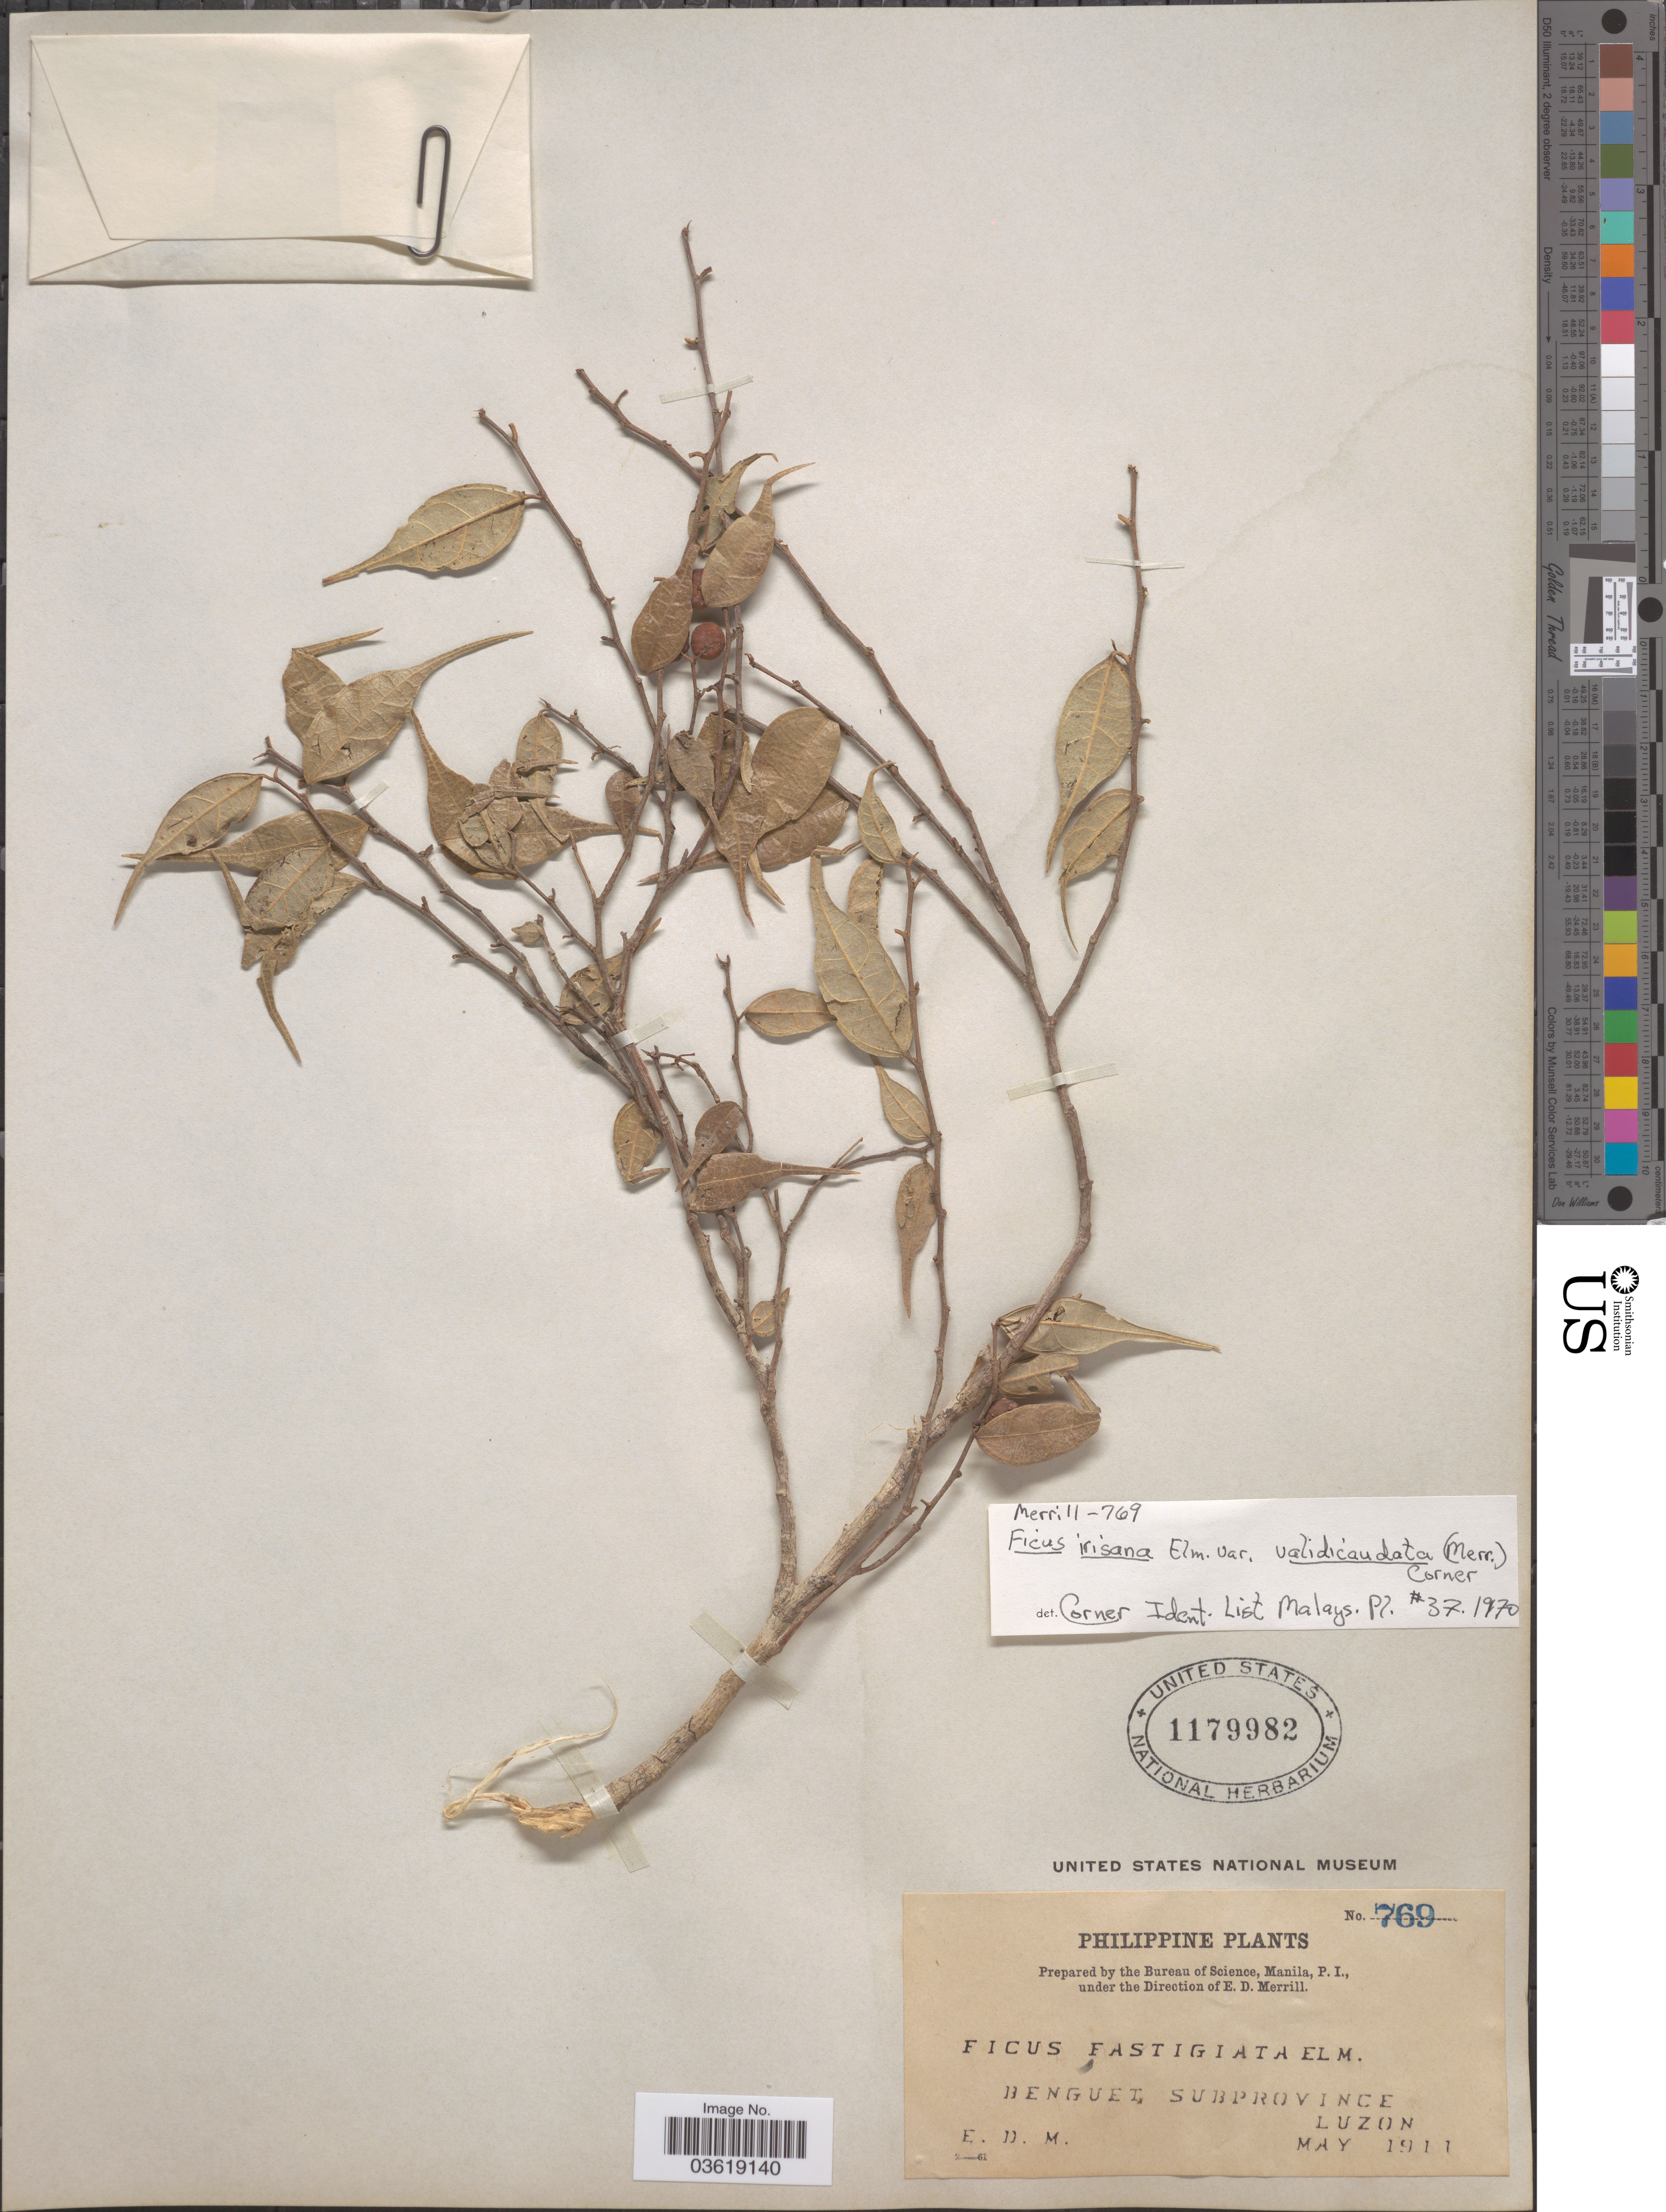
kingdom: Plantae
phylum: Tracheophyta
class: Magnoliopsida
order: Rosales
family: Moraceae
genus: Ficus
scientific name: Ficus irisana var. validicaudata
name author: Corner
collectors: E. D. Merrill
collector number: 769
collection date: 1911-05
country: Philippines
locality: Philippine. Benguet Subprovince, Luzon.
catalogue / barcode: US 1179982